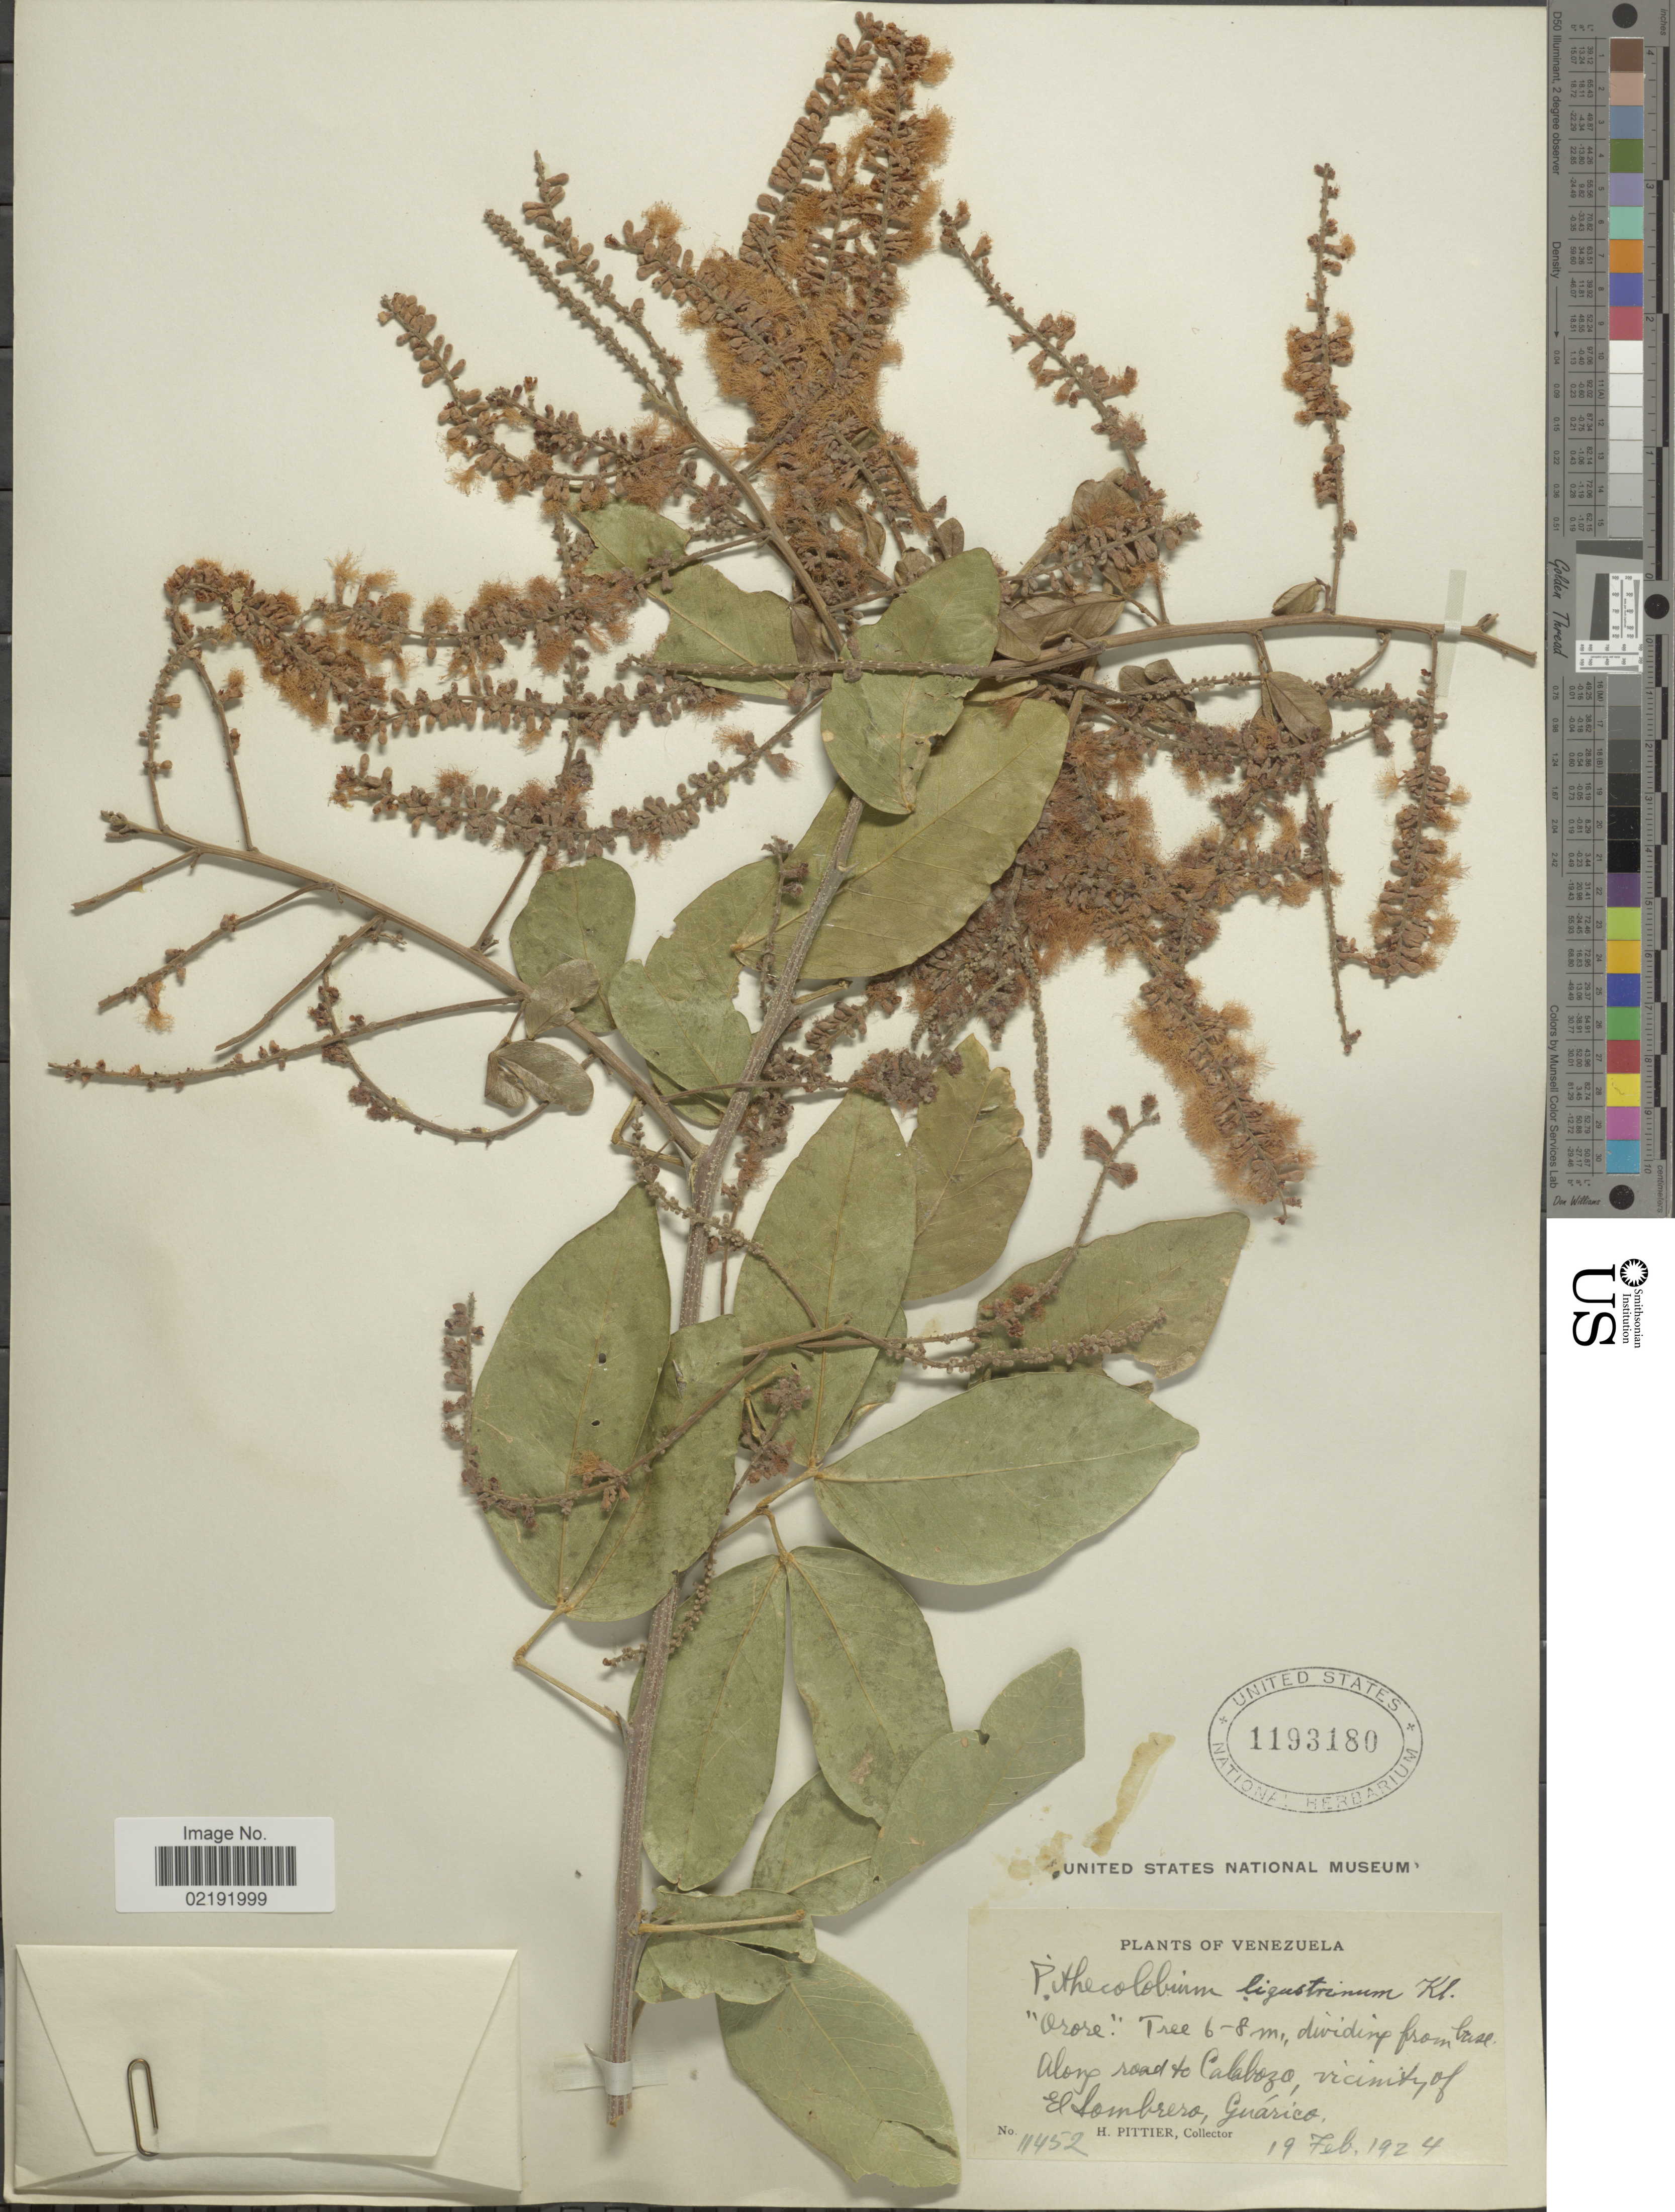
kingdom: Plantae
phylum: Tracheophyta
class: Magnoliopsida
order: Fabales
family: Fabaceae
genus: Pithecellobium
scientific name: Pithecellobium lanceolatum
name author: (Humb. & Bonpl. ex Willd.) Benth.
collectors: H. F. Pittier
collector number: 11452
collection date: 1924-02-19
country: Venezuela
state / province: Guárico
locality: Along road to Calabozo, vicinity of El Sombrero, Guárico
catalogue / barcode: US 1193180